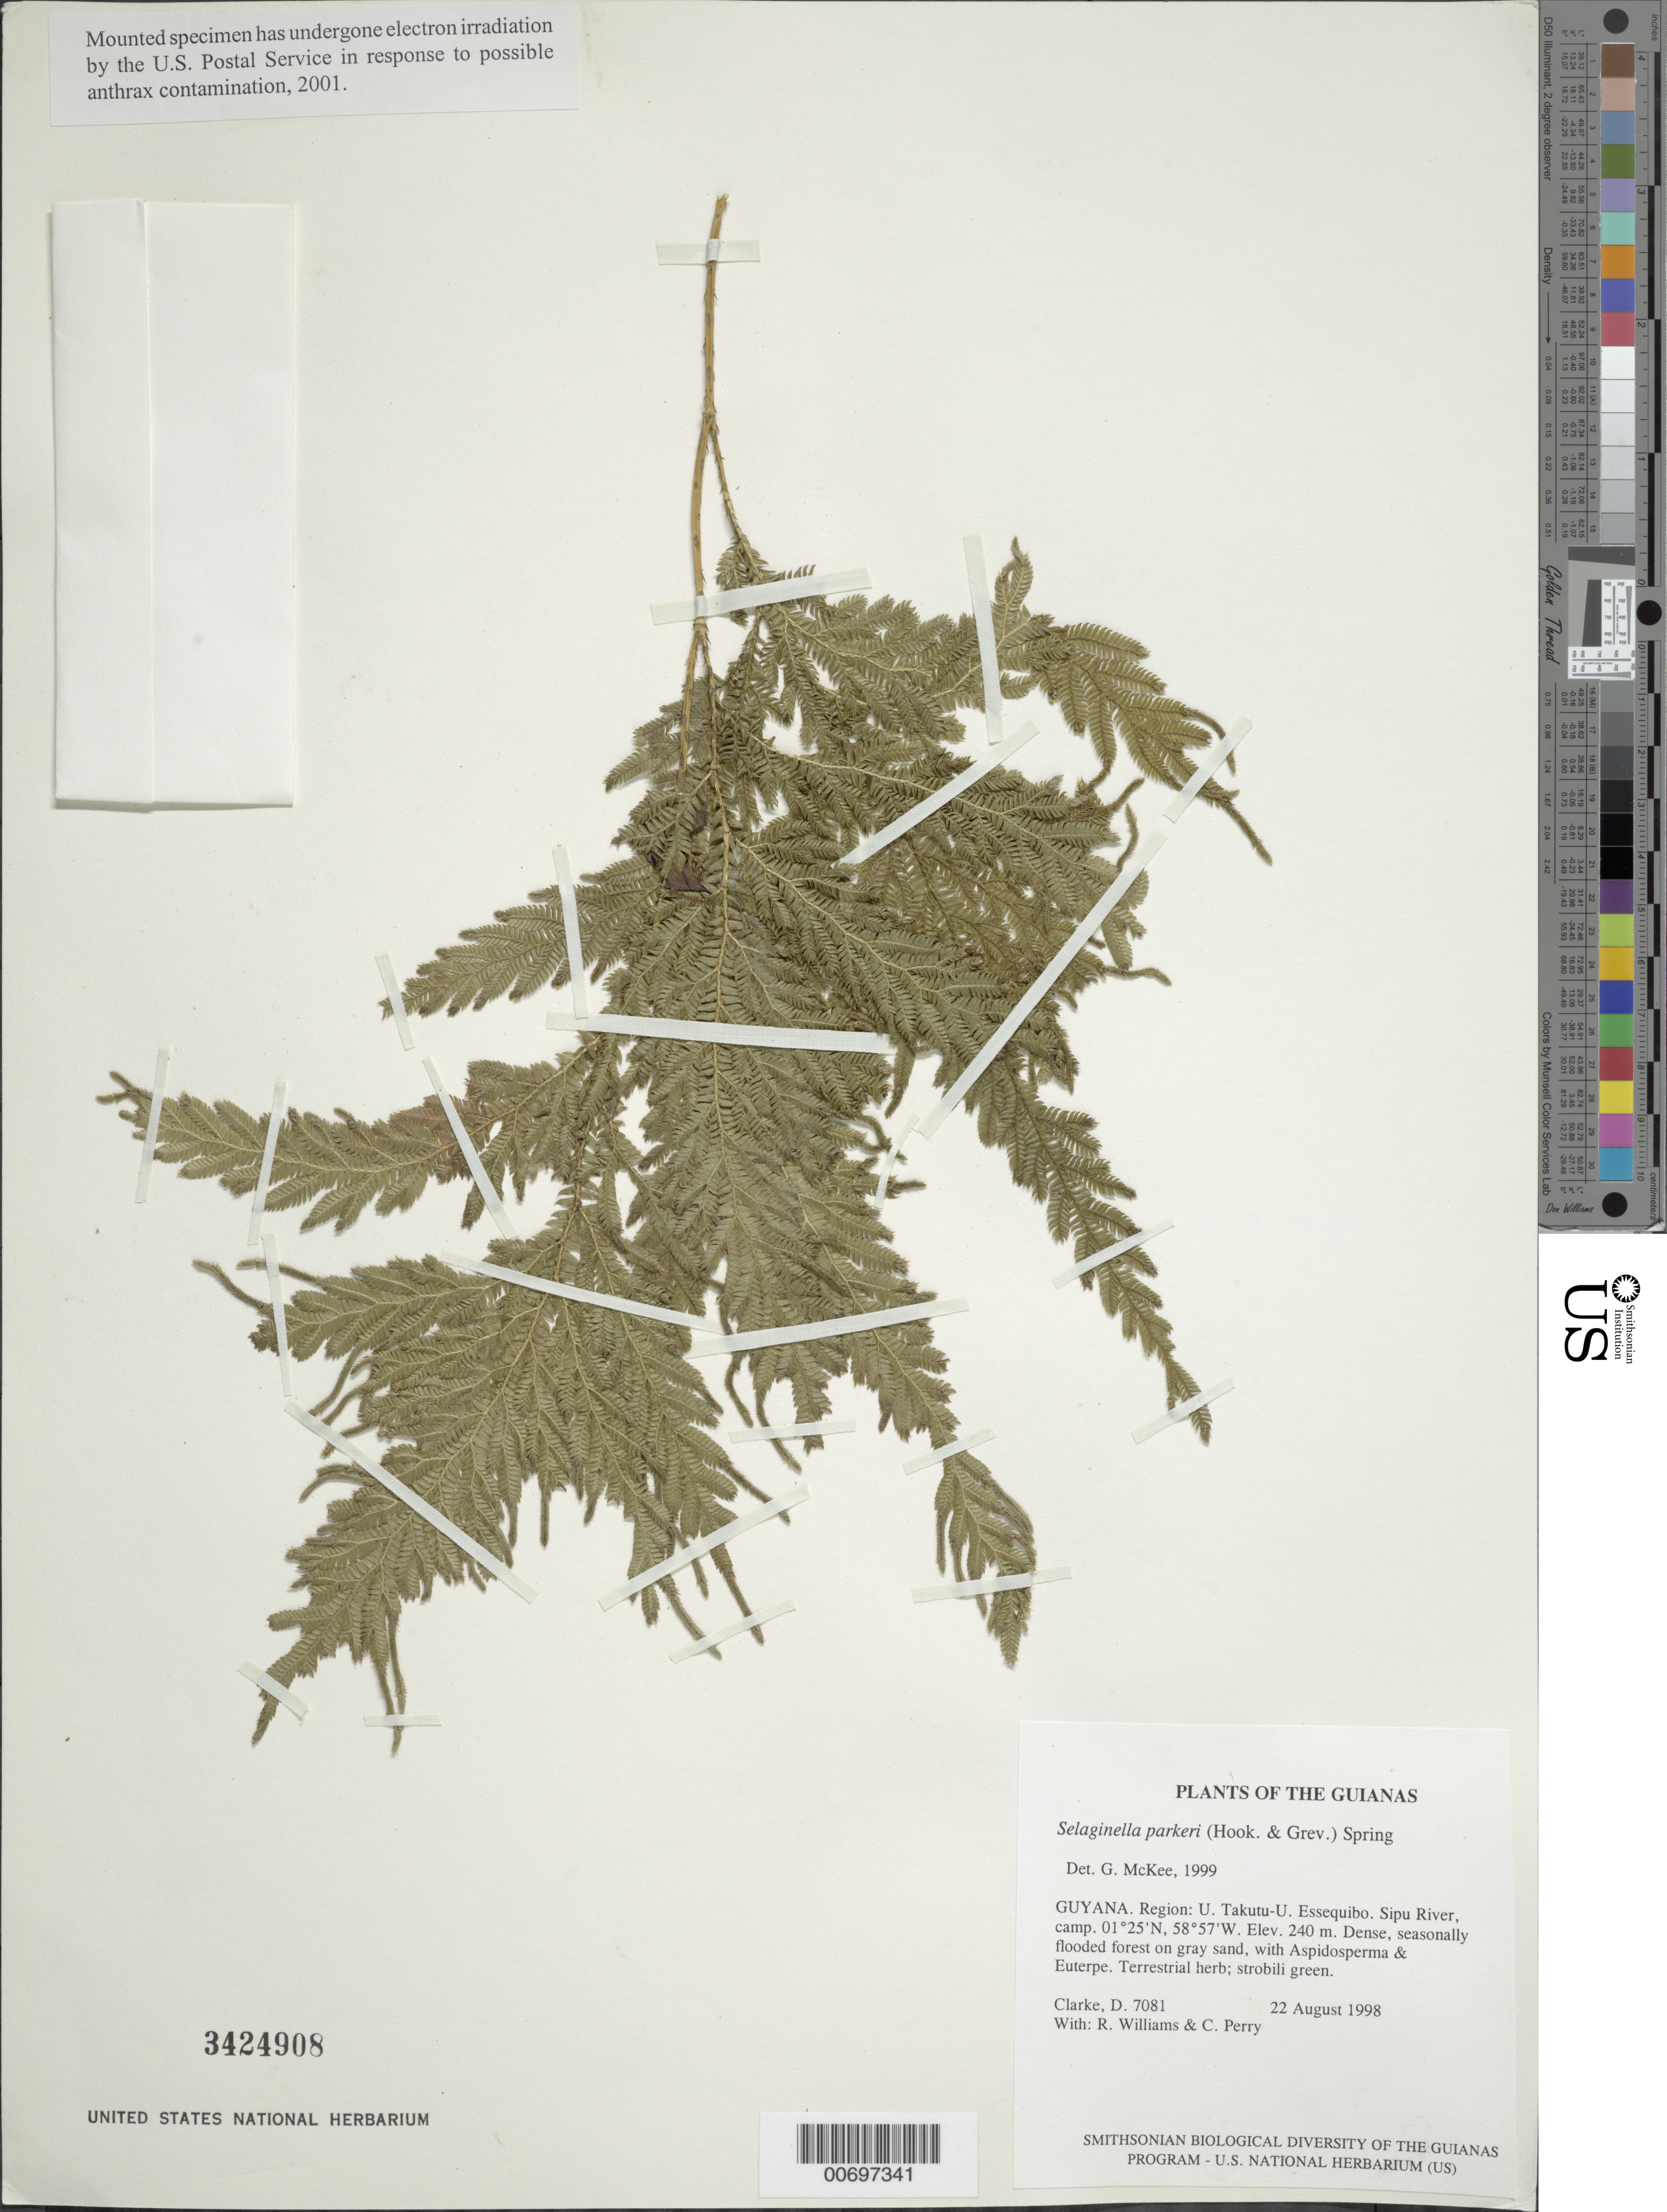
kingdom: Plantae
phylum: Tracheophyta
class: Lycopodiopsida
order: Selaginellales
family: Selaginellaceae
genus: Selaginella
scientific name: Selaginella parkeri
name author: (Hook. & Grev.) Spring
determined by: McKee, G. S., (US), NMNH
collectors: H. D. Clarke, R. Williams & C. Perry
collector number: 7081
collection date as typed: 22 August 1998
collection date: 1998-08-22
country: Guyana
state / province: U. Takutu-U. Essequibo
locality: Sipu River, camp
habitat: Dense, seasonally flooded forest on gray sand, with Aspidosperma & Euterpe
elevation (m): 240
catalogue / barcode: US 3424908